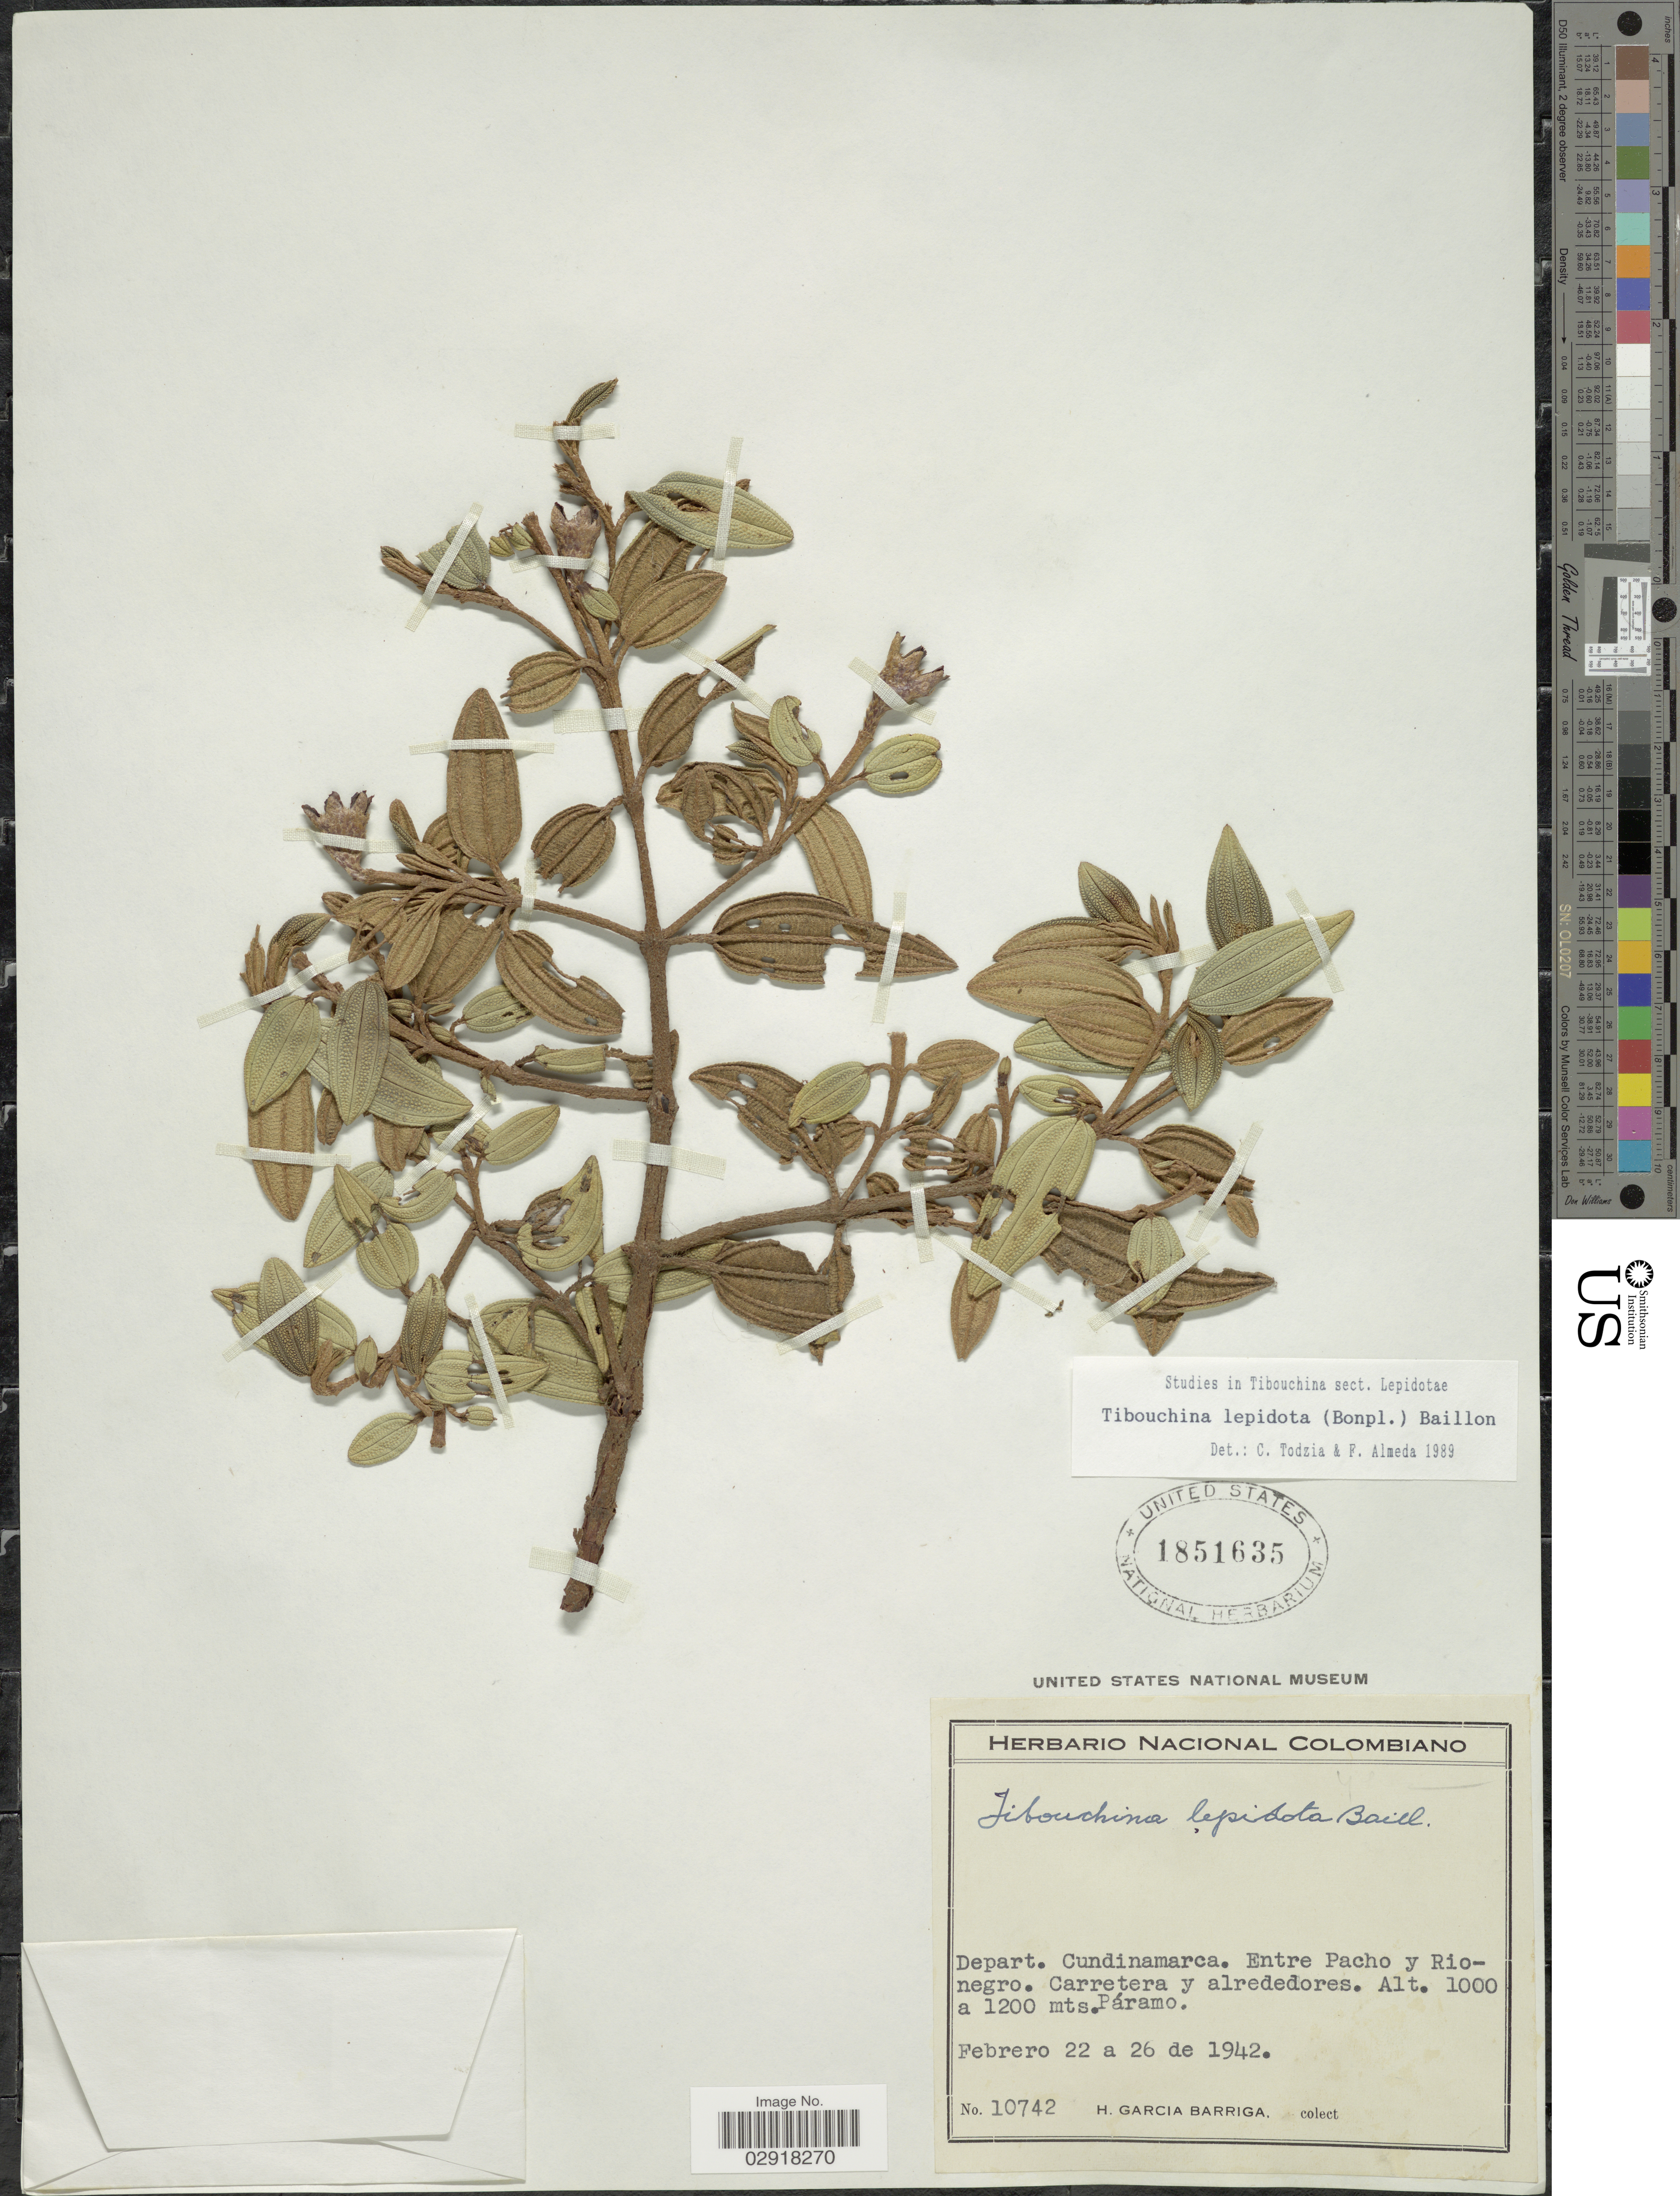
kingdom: Plantae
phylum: Tracheophyta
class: Magnoliopsida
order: Myrtales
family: Melastomataceae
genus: Andesanthus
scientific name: Andesanthus lepidotus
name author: (Humb. & Bonpl.) P.J.F. Guim. & Michelang.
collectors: H. García Barriga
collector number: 10742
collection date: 1942-02-22/1942-02-26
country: Colombia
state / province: Cundinamarca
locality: Depart. Cundinamarca. Entre Pacho y Rionegro. Carretera y alrededores.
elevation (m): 1000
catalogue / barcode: US 1851635